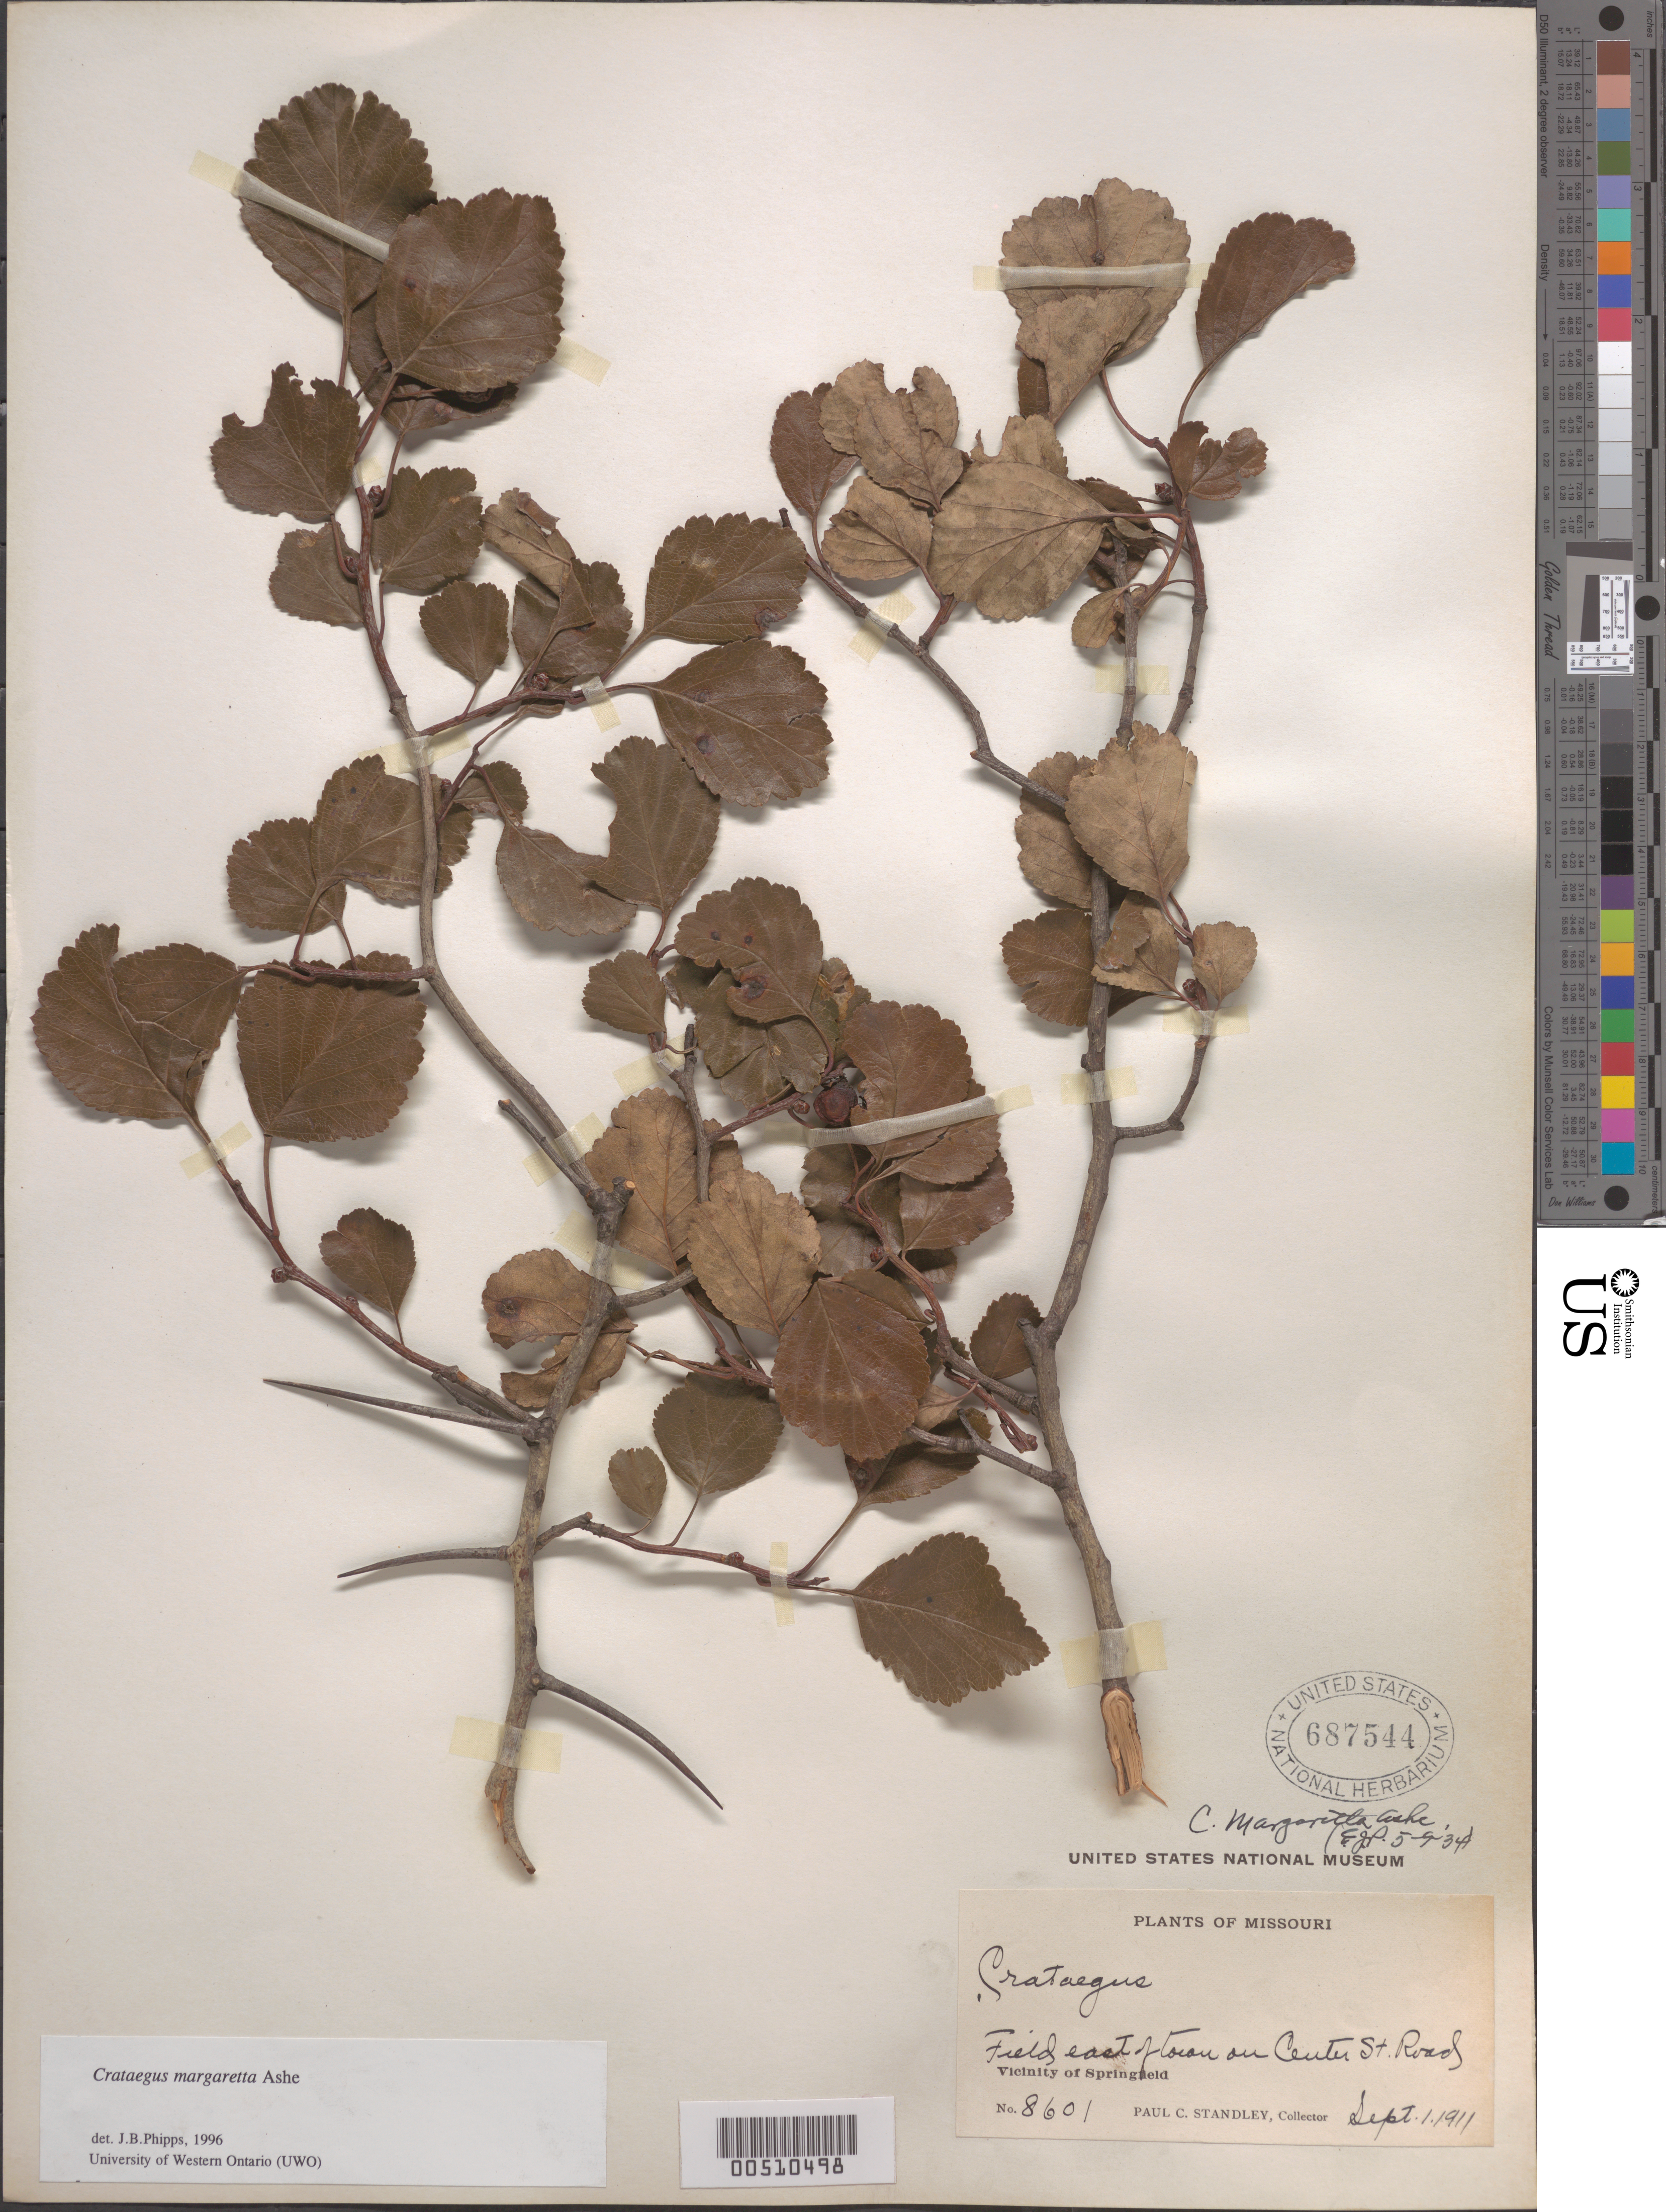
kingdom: Plantae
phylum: Tracheophyta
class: Magnoliopsida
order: Rosales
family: Rosaceae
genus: Crataegus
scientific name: Crataegus margarettae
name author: Ashe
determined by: Palmer, E. J.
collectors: P. C. Standley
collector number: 8601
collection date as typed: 01 Sep 1911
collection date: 1911-09-01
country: United States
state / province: Missouri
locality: E of Springfield on Center St. Road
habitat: Field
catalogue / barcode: US 687544